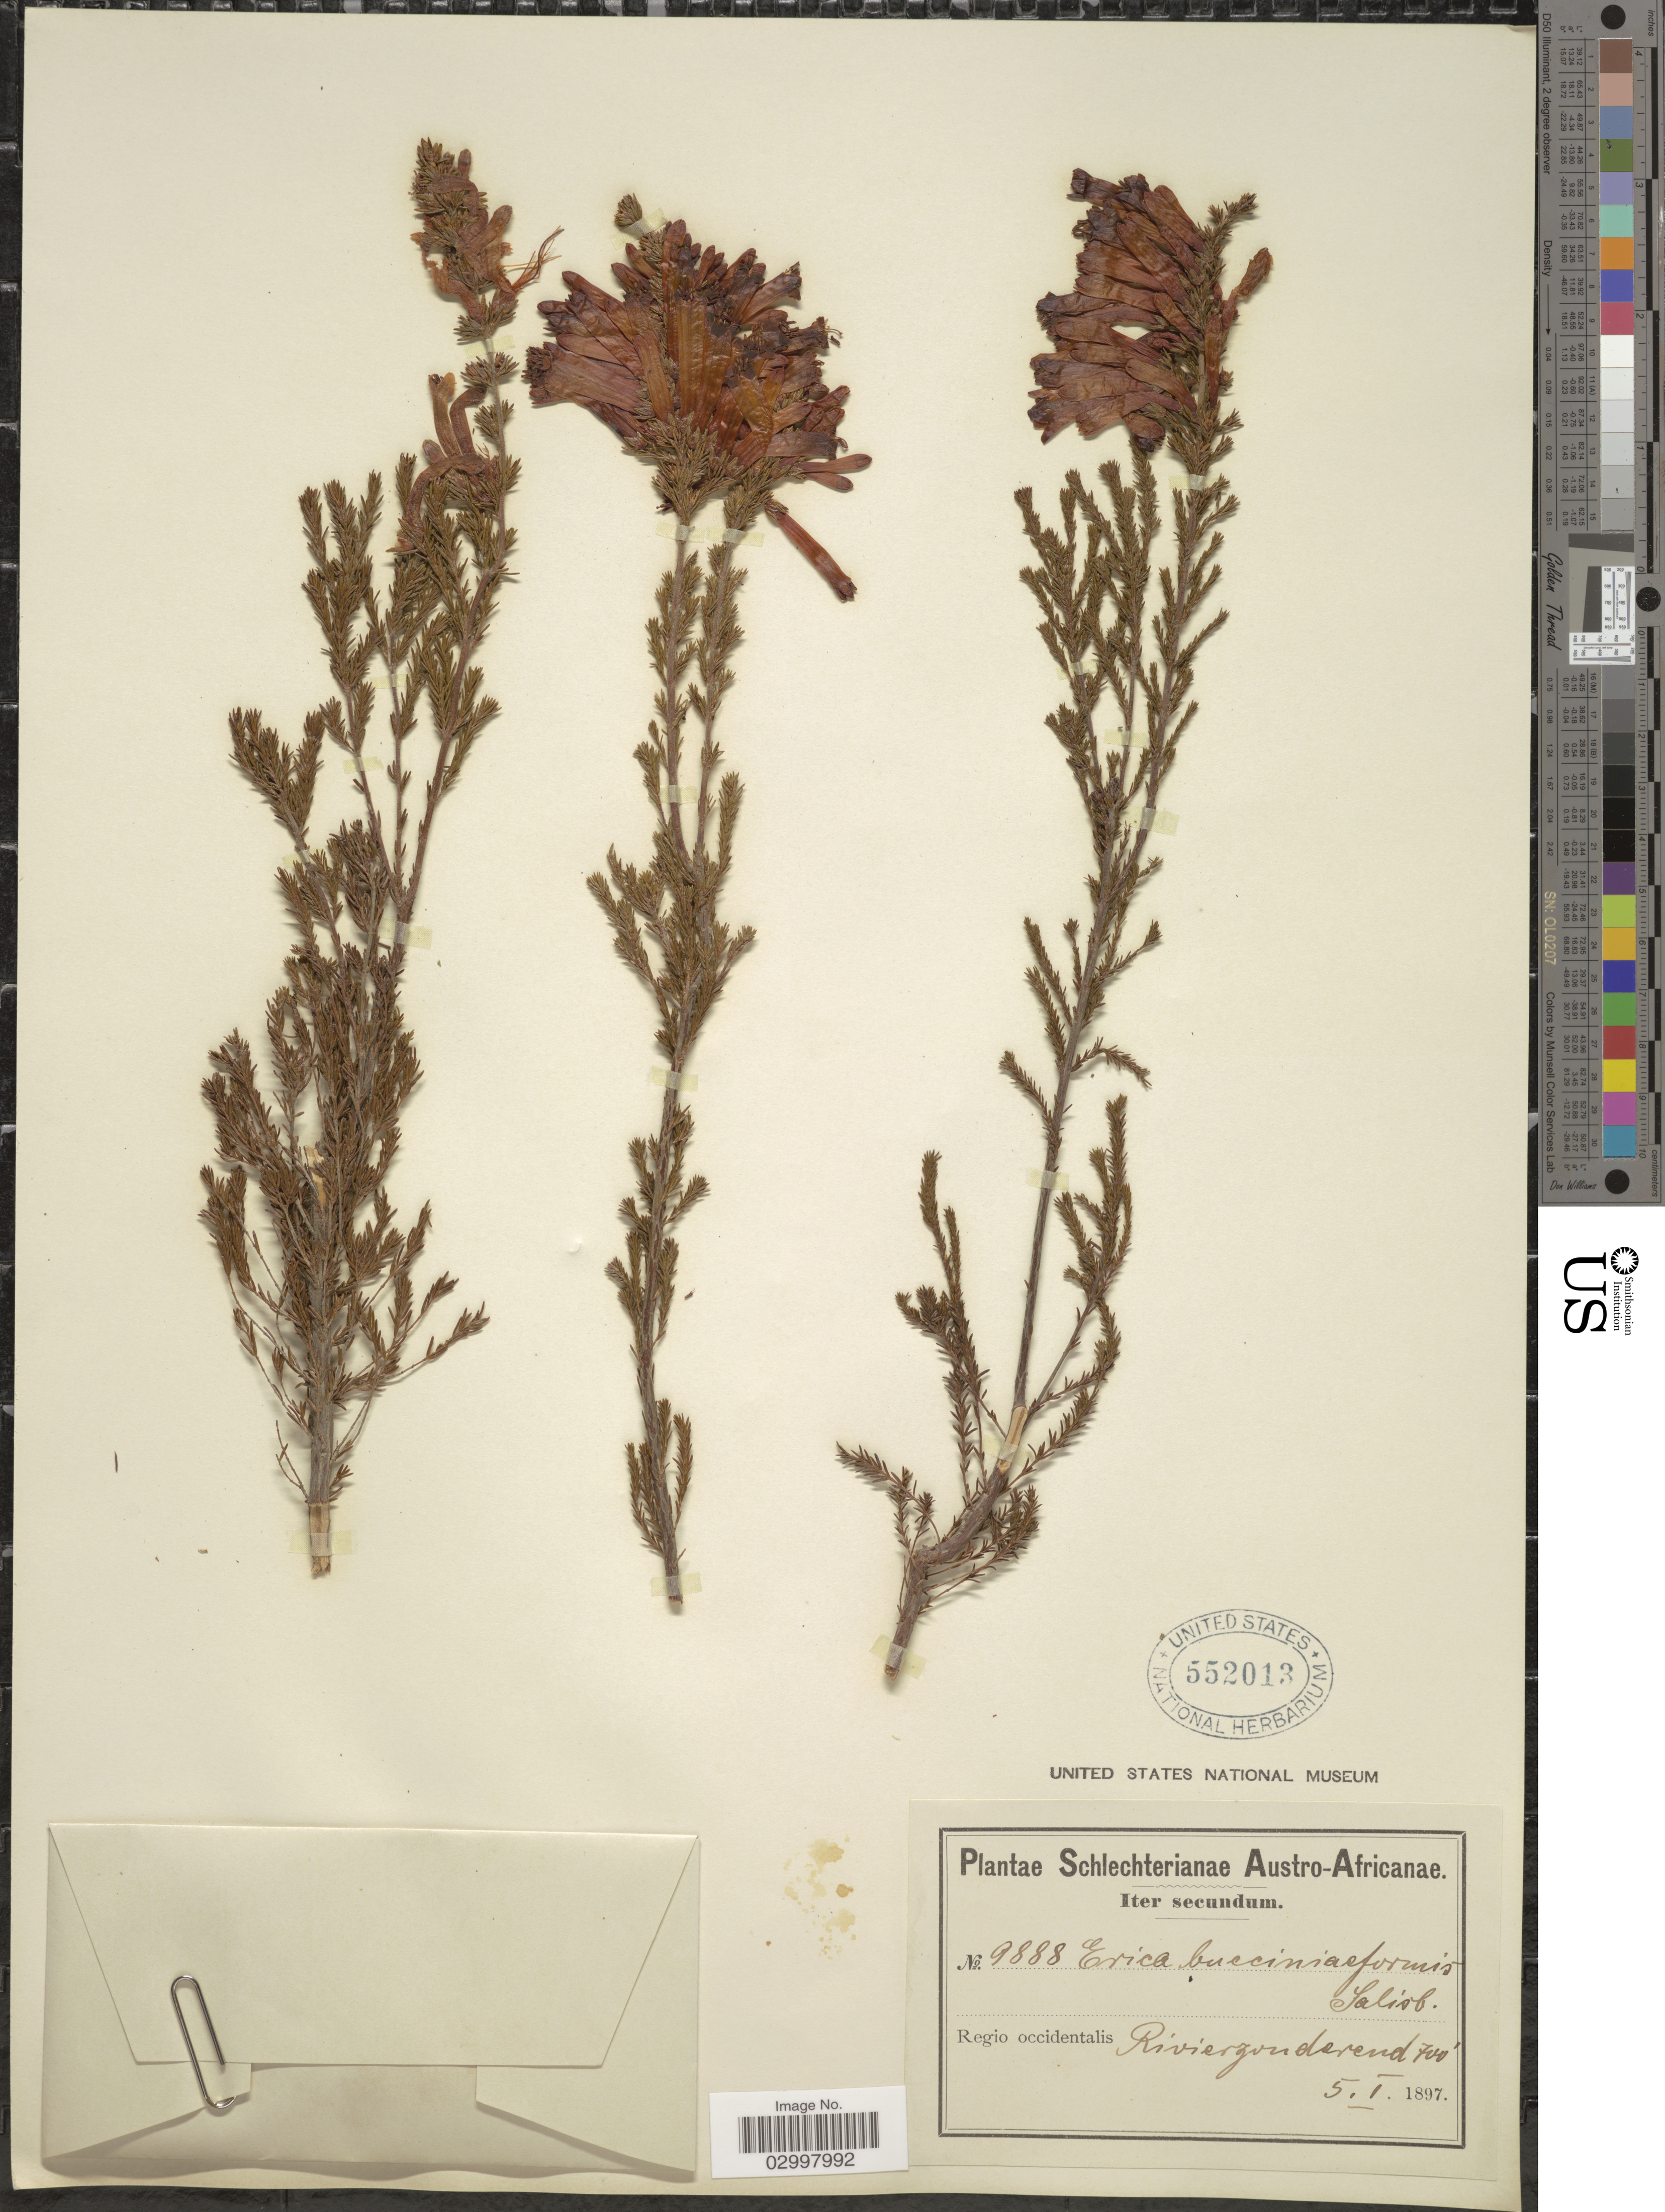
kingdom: Plantae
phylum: Tracheophyta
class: Magnoliopsida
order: Ericales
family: Ericaceae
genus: Erica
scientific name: Erica bucciniformis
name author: Salisb.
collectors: Schlechter, --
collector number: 9888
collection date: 1897-01-05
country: South Africa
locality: Austro-Africanae. Regio occidentalis. Rivierzonderend.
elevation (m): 213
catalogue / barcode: US 552013